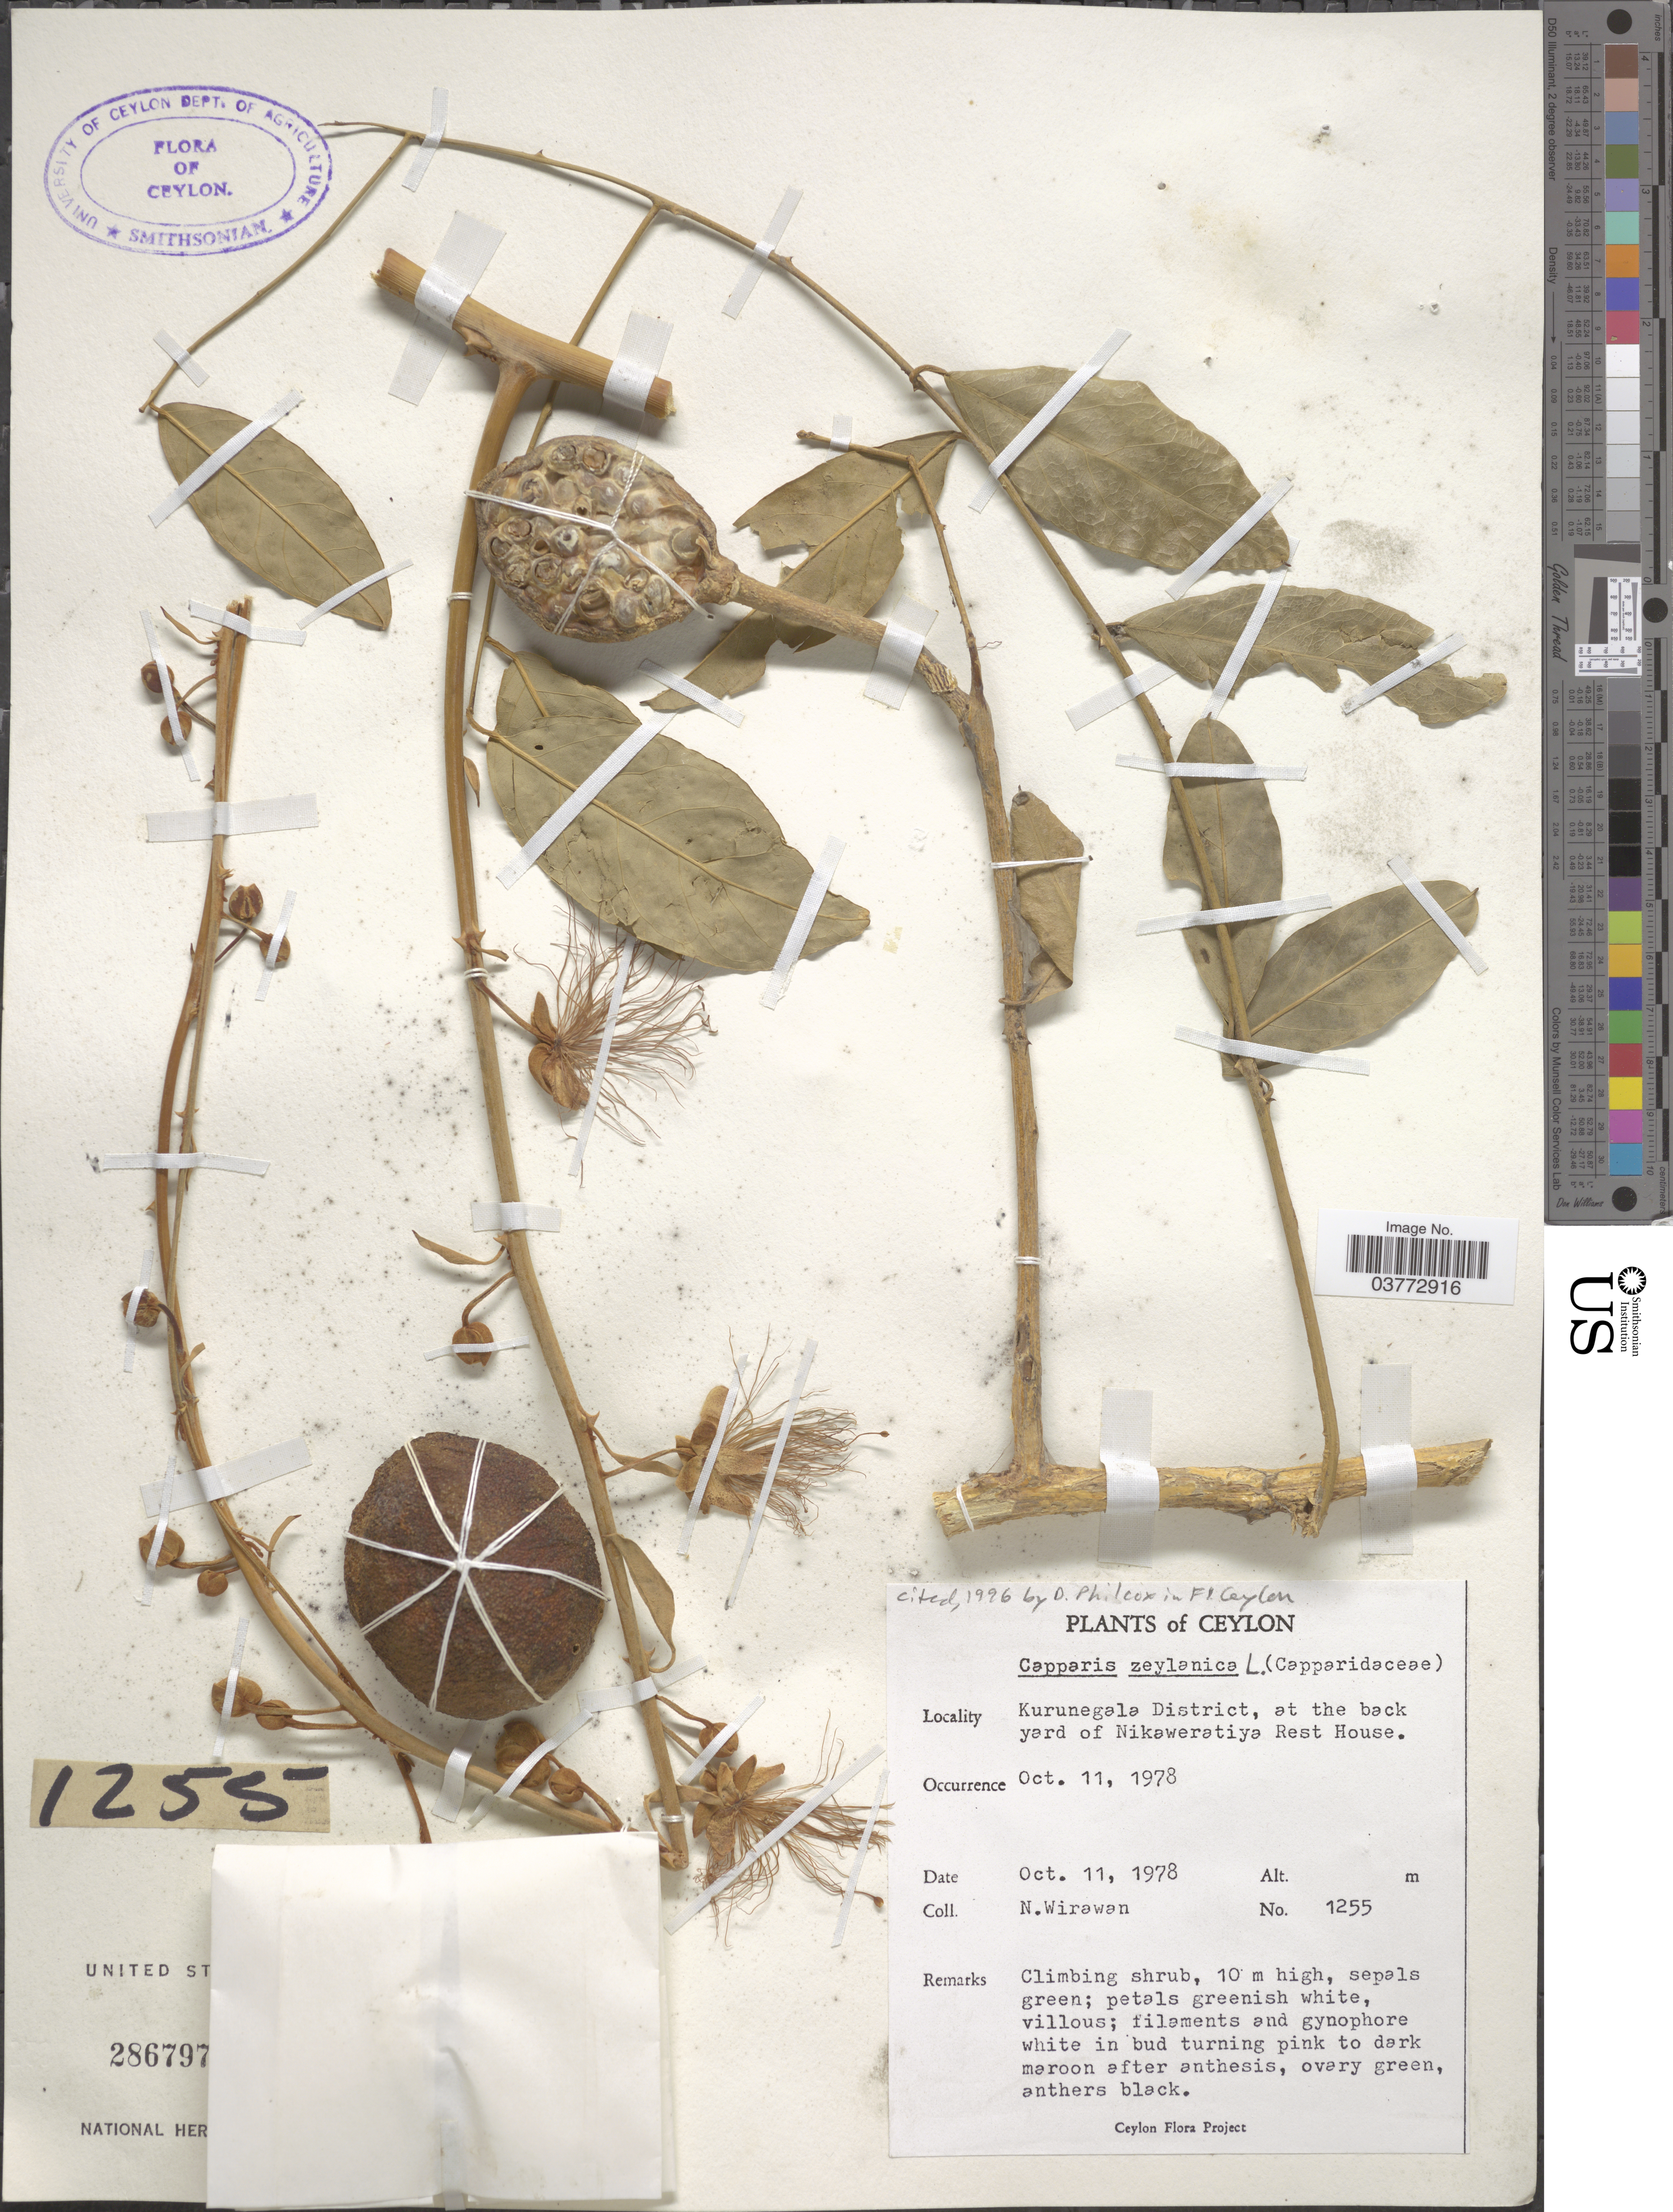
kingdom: Plantae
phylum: Tracheophyta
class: Magnoliopsida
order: Brassicales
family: Capparaceae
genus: Capparis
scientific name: Capparis zeylanica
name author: L.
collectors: N. Wirawan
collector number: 1255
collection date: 1978-10-11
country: Sri Lanka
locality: Ceylon. Kurunegala District, at the back yard of Nikaweratiya Rest House.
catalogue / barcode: US 2867979